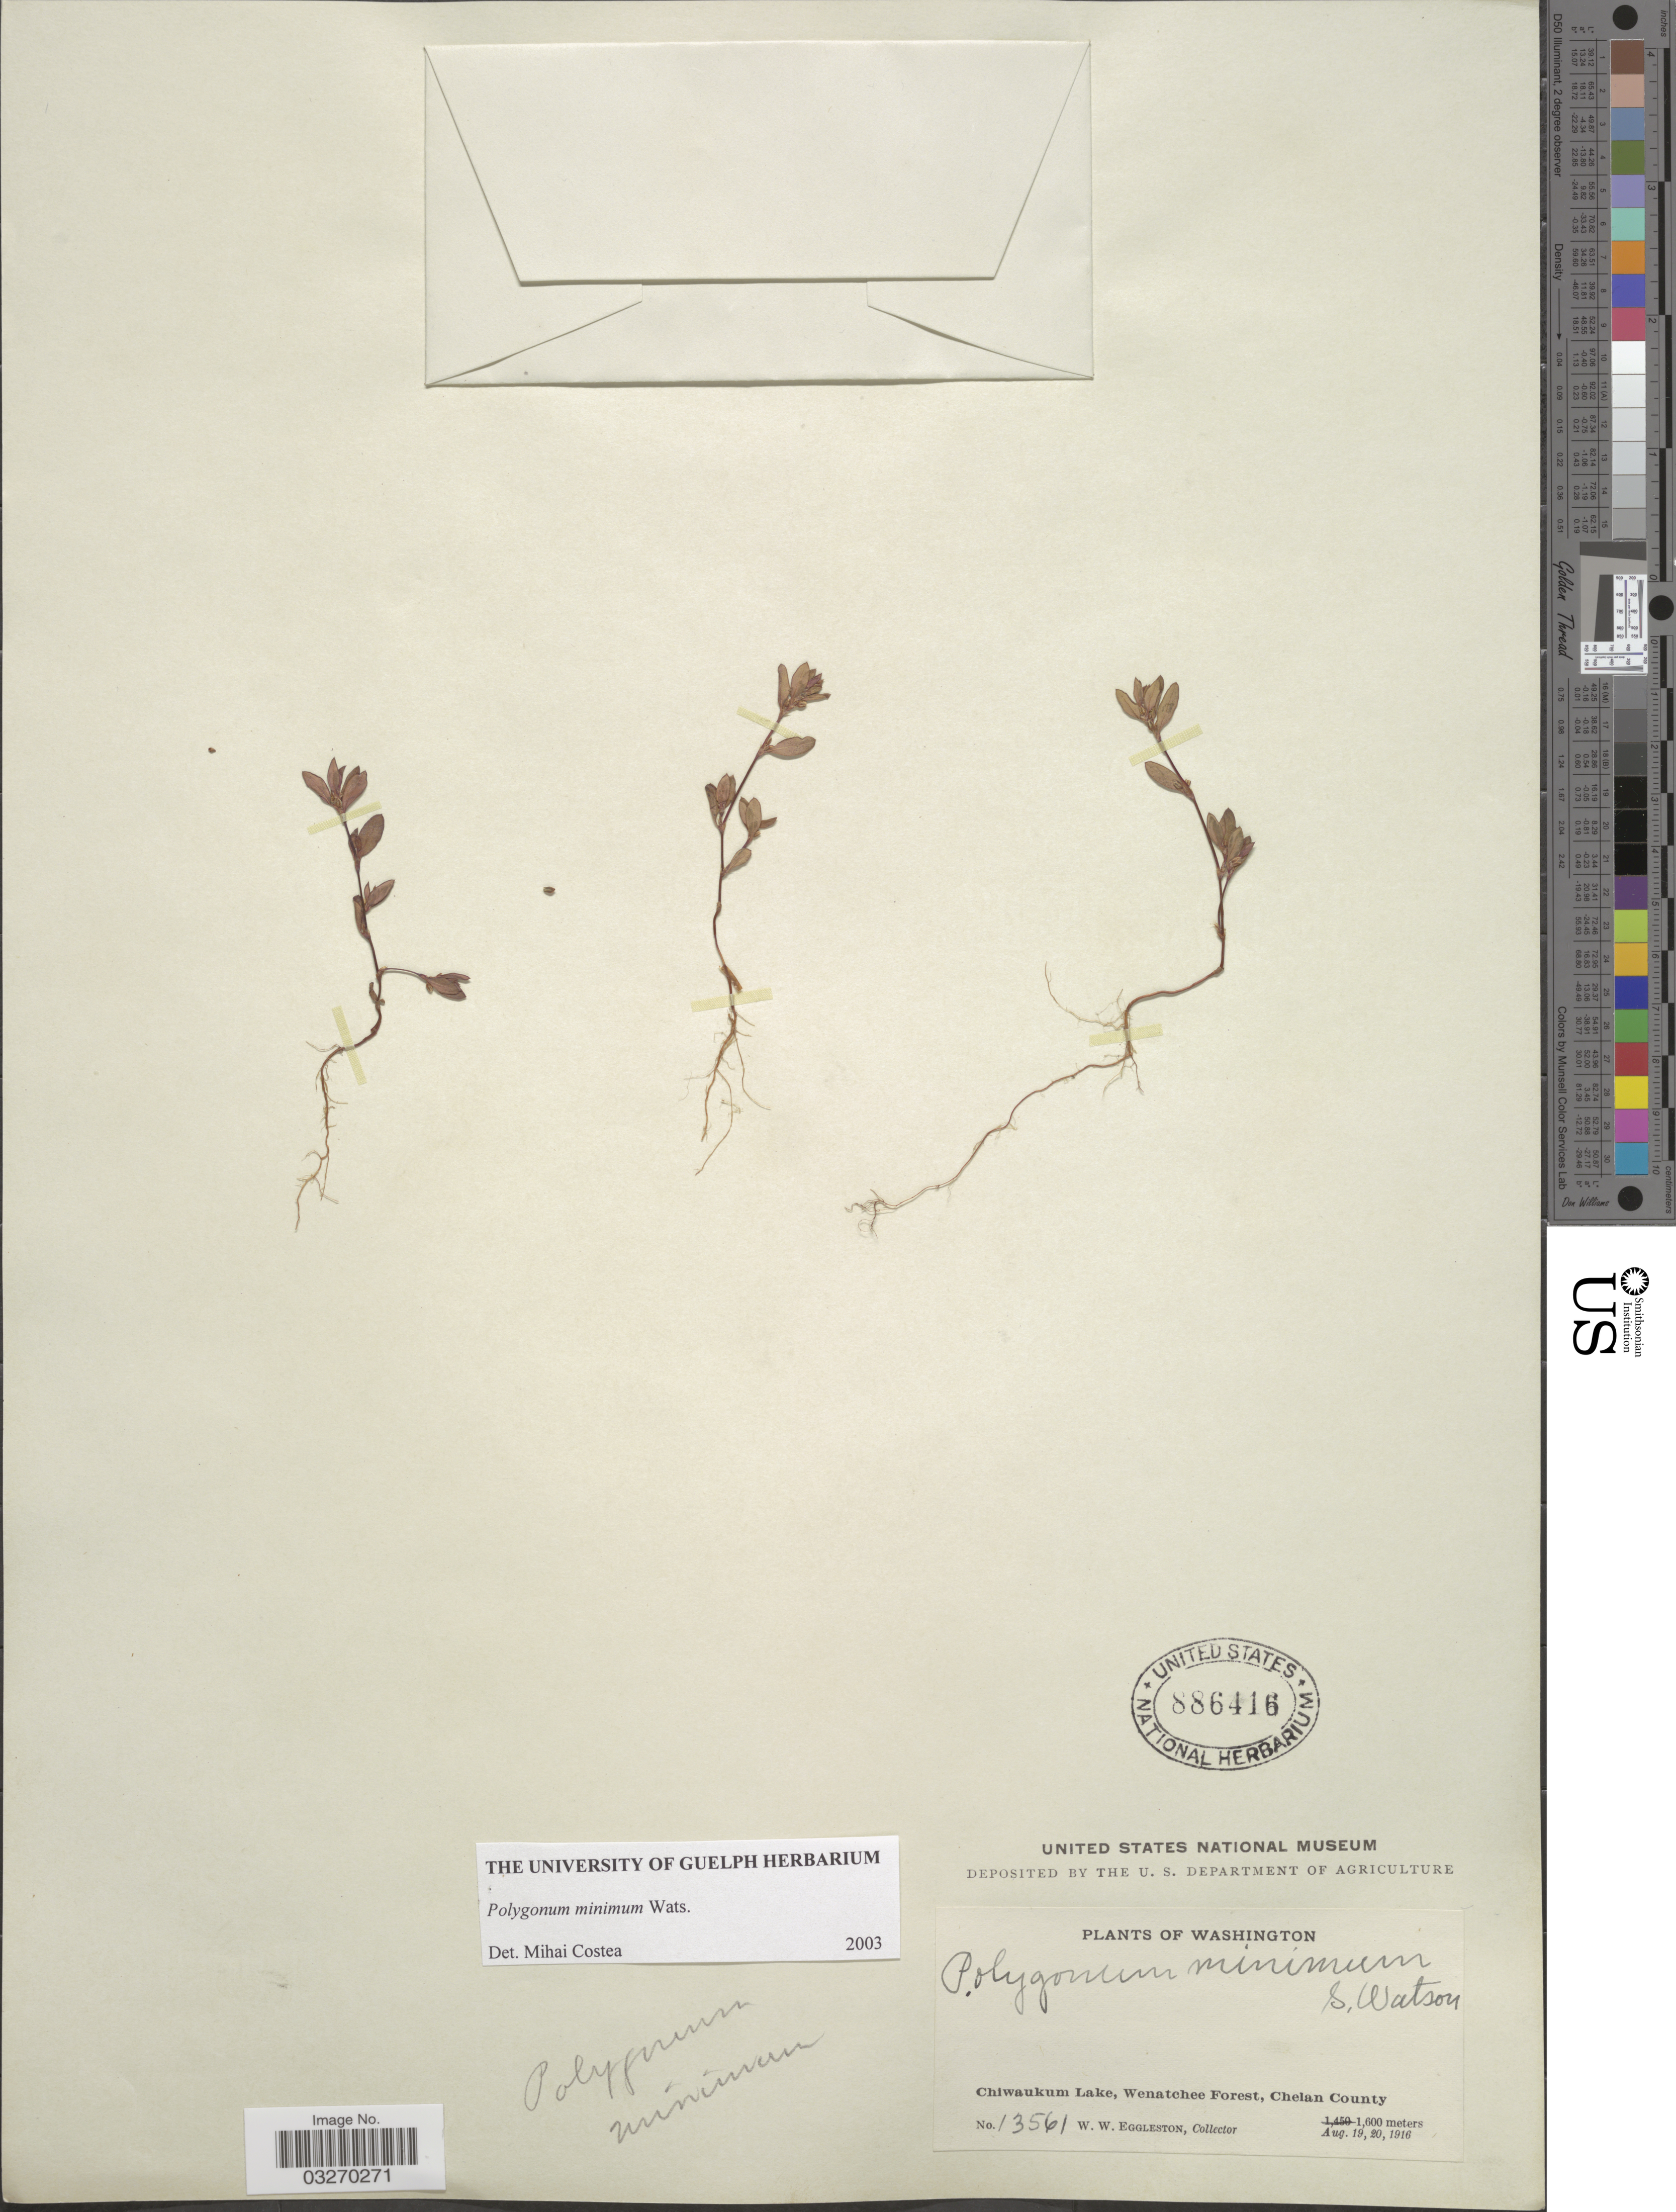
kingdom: Plantae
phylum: Tracheophyta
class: Magnoliopsida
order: Caryophyllales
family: Polygonaceae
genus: Polygonum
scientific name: Polygonum minimum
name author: S. Watson in C. King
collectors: W. W. Eggleston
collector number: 13561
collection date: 1916-08-19/1916-08-20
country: United States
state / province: Washington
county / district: Chelan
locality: Chiwaukum Lake, Wenatchee Forest, Chelan County.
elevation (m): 1600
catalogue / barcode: US 886416